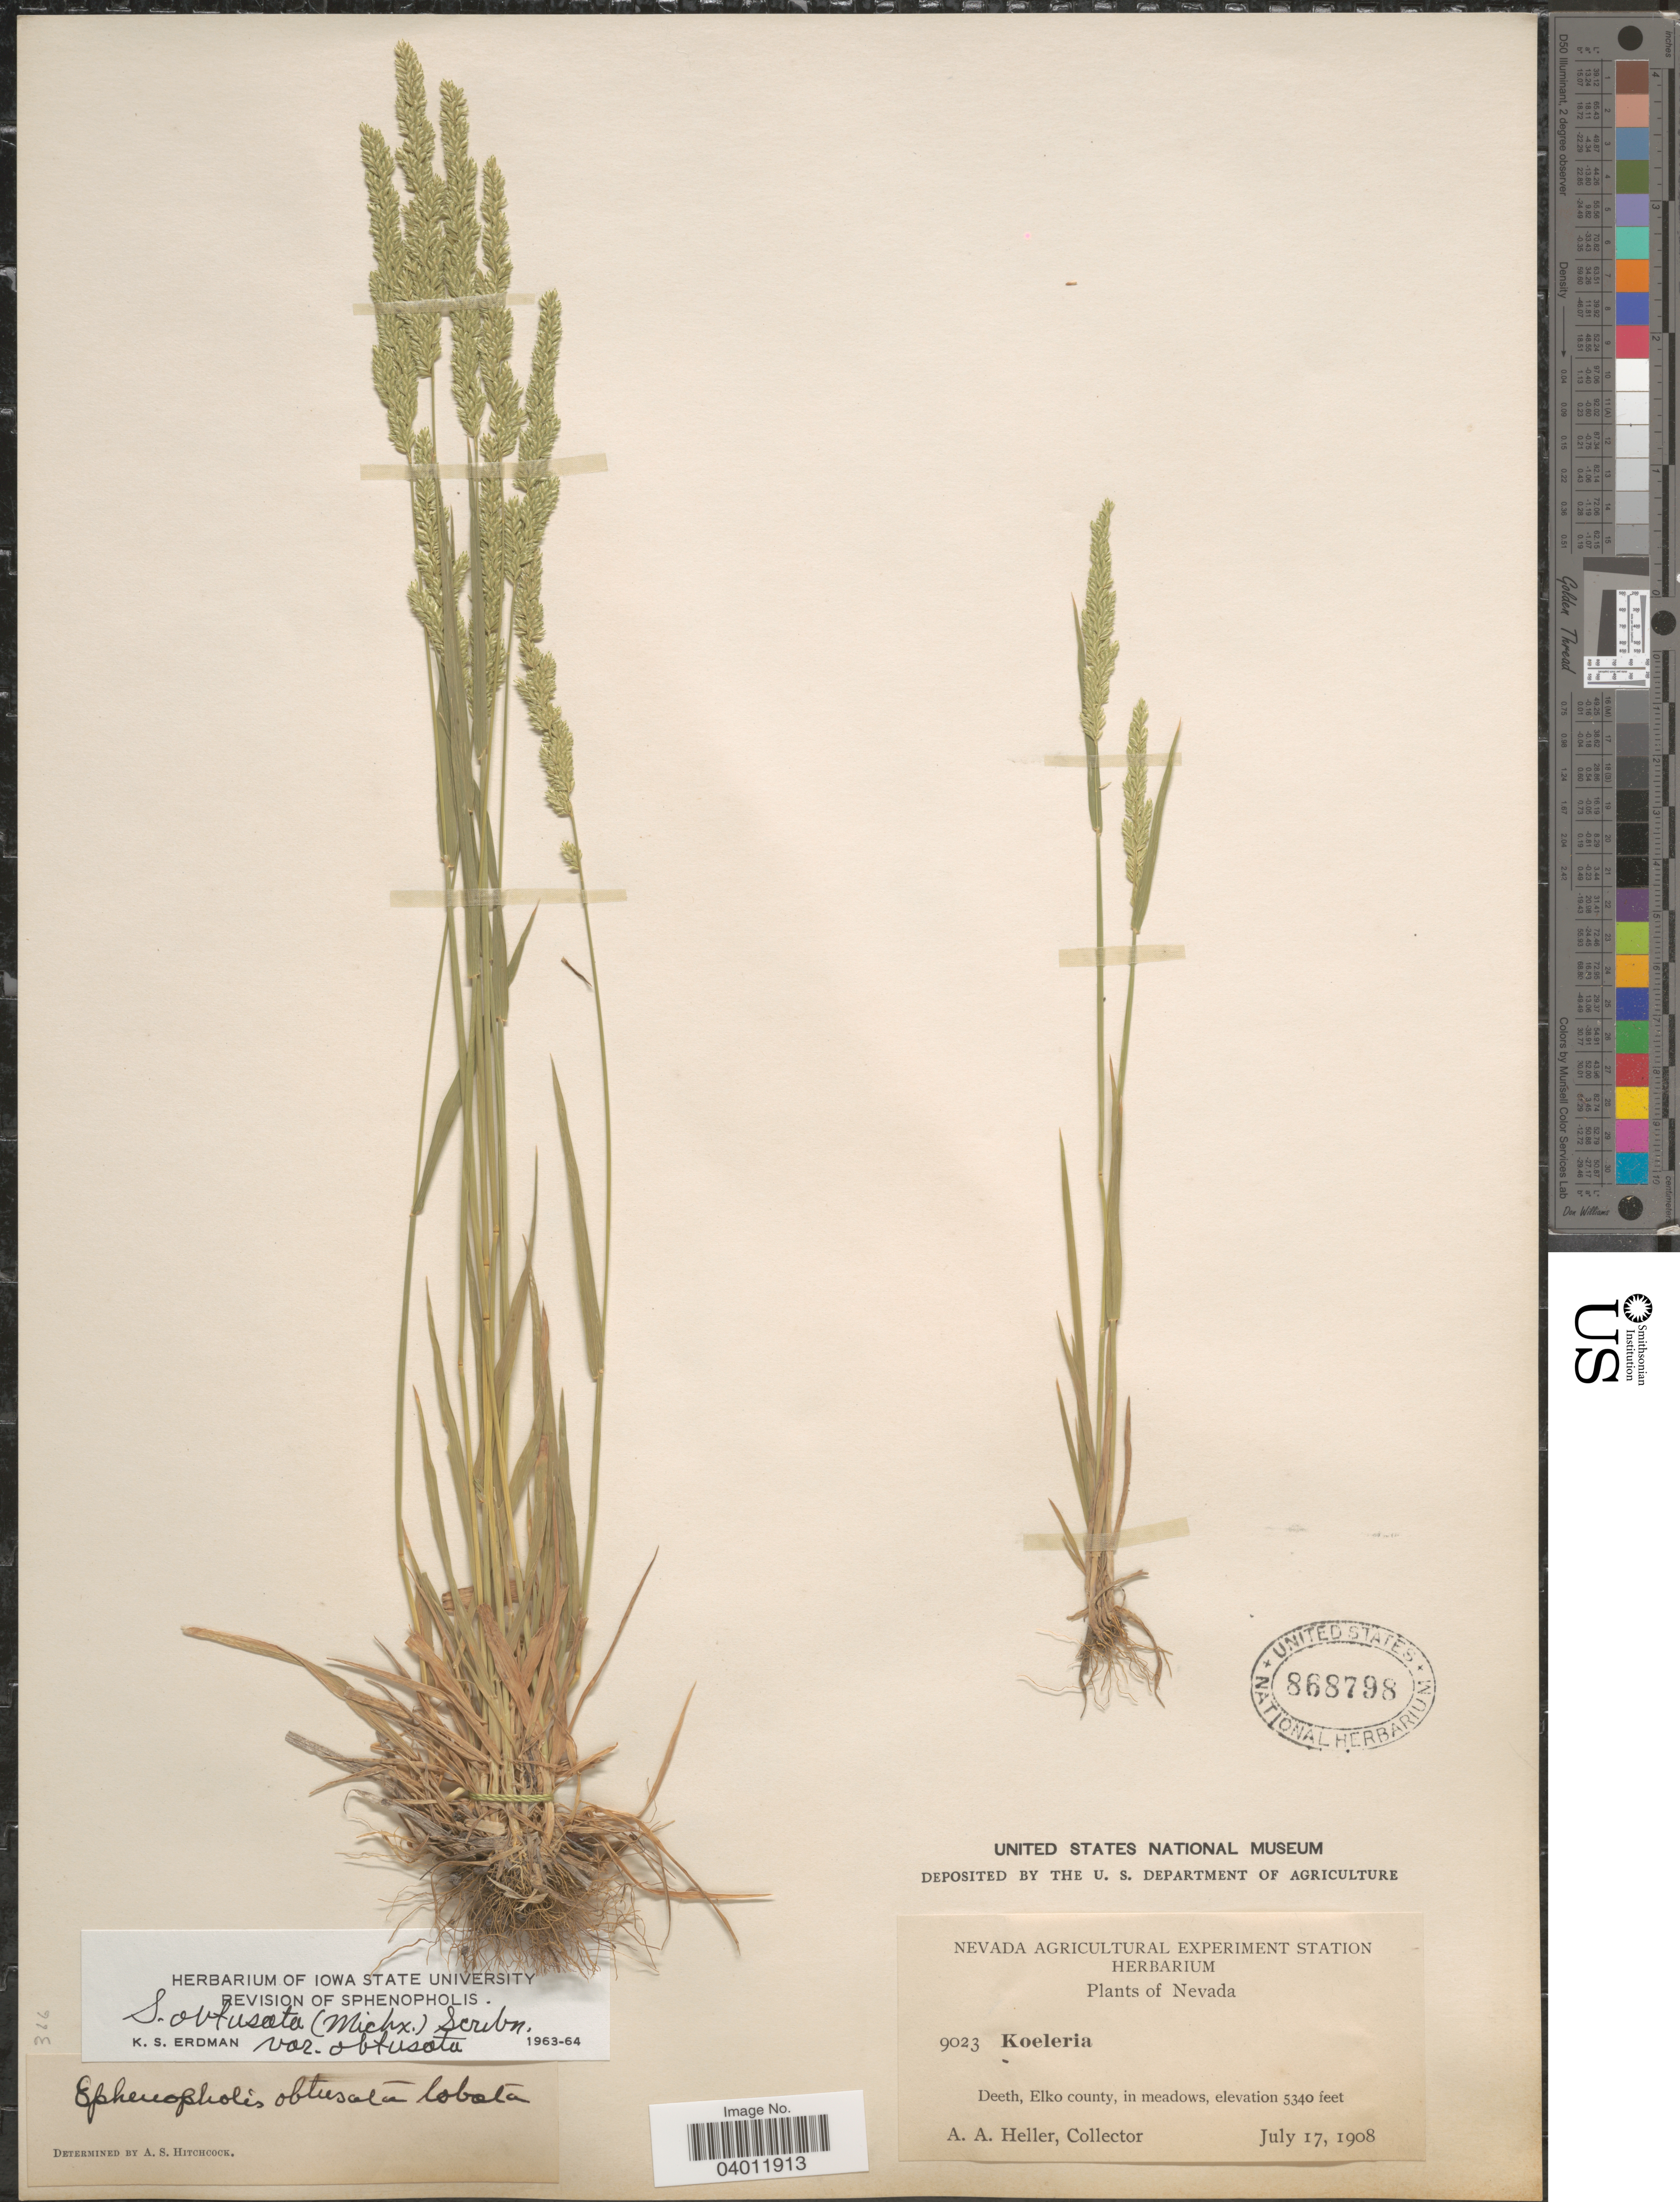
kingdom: Plantae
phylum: Tracheophyta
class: Liliopsida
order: Poales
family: Poaceae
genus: Sphenopholis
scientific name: Sphenopholis obtusata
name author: (Michx.) Scribn.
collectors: A. A. Heller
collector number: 9023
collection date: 1908-07-17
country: United States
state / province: Nevada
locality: Deeth, Elko county.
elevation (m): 1628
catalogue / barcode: US 868798